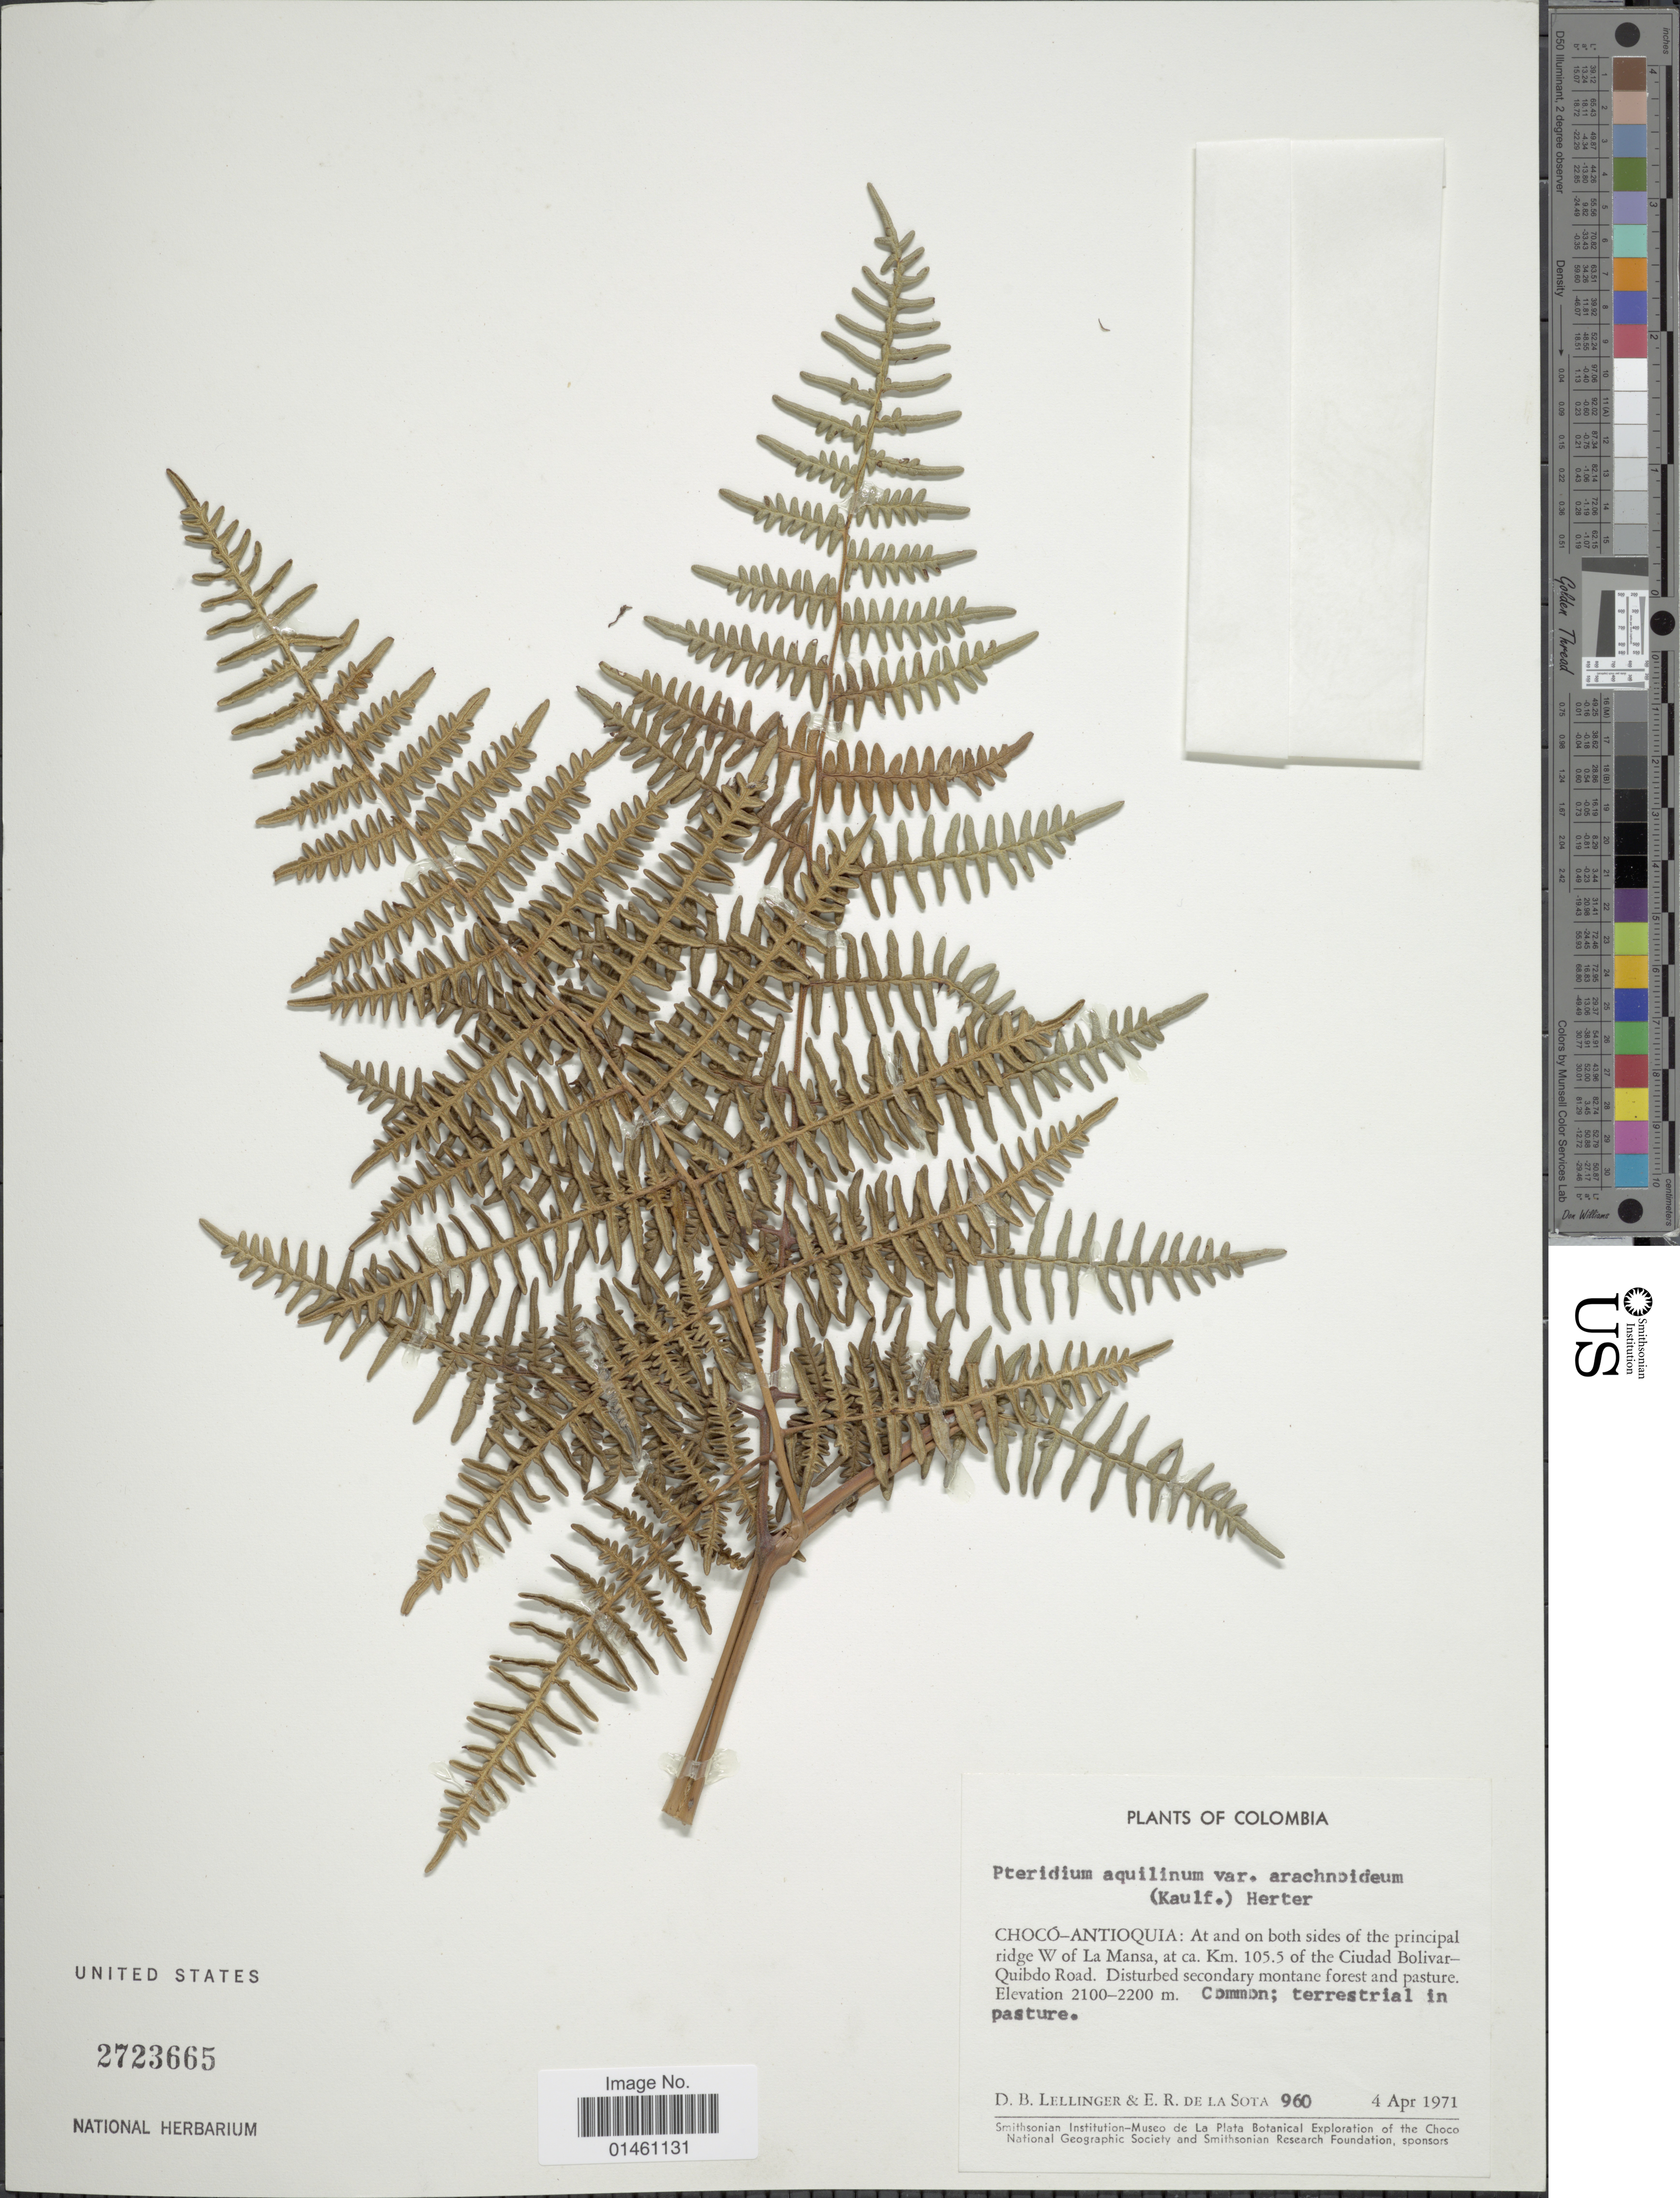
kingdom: Plantae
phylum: Tracheophyta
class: Polypodiopsida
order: Polypodiales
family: Dennstaedtiaceae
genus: Pteridium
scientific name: Pteridium aquilinum var. arachnoideum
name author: (Kaulf.) Herter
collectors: D. B. Lellinger & E. R. de la Sota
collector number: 960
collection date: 1971-04-04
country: Colombia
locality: Chocó-Antioquia: At and on both sides of the principal ridge W of La Mansa, at ca. Km. 105.5 of the Ciudad Bolivar-Quibdo Road.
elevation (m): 2100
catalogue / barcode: US 2723665